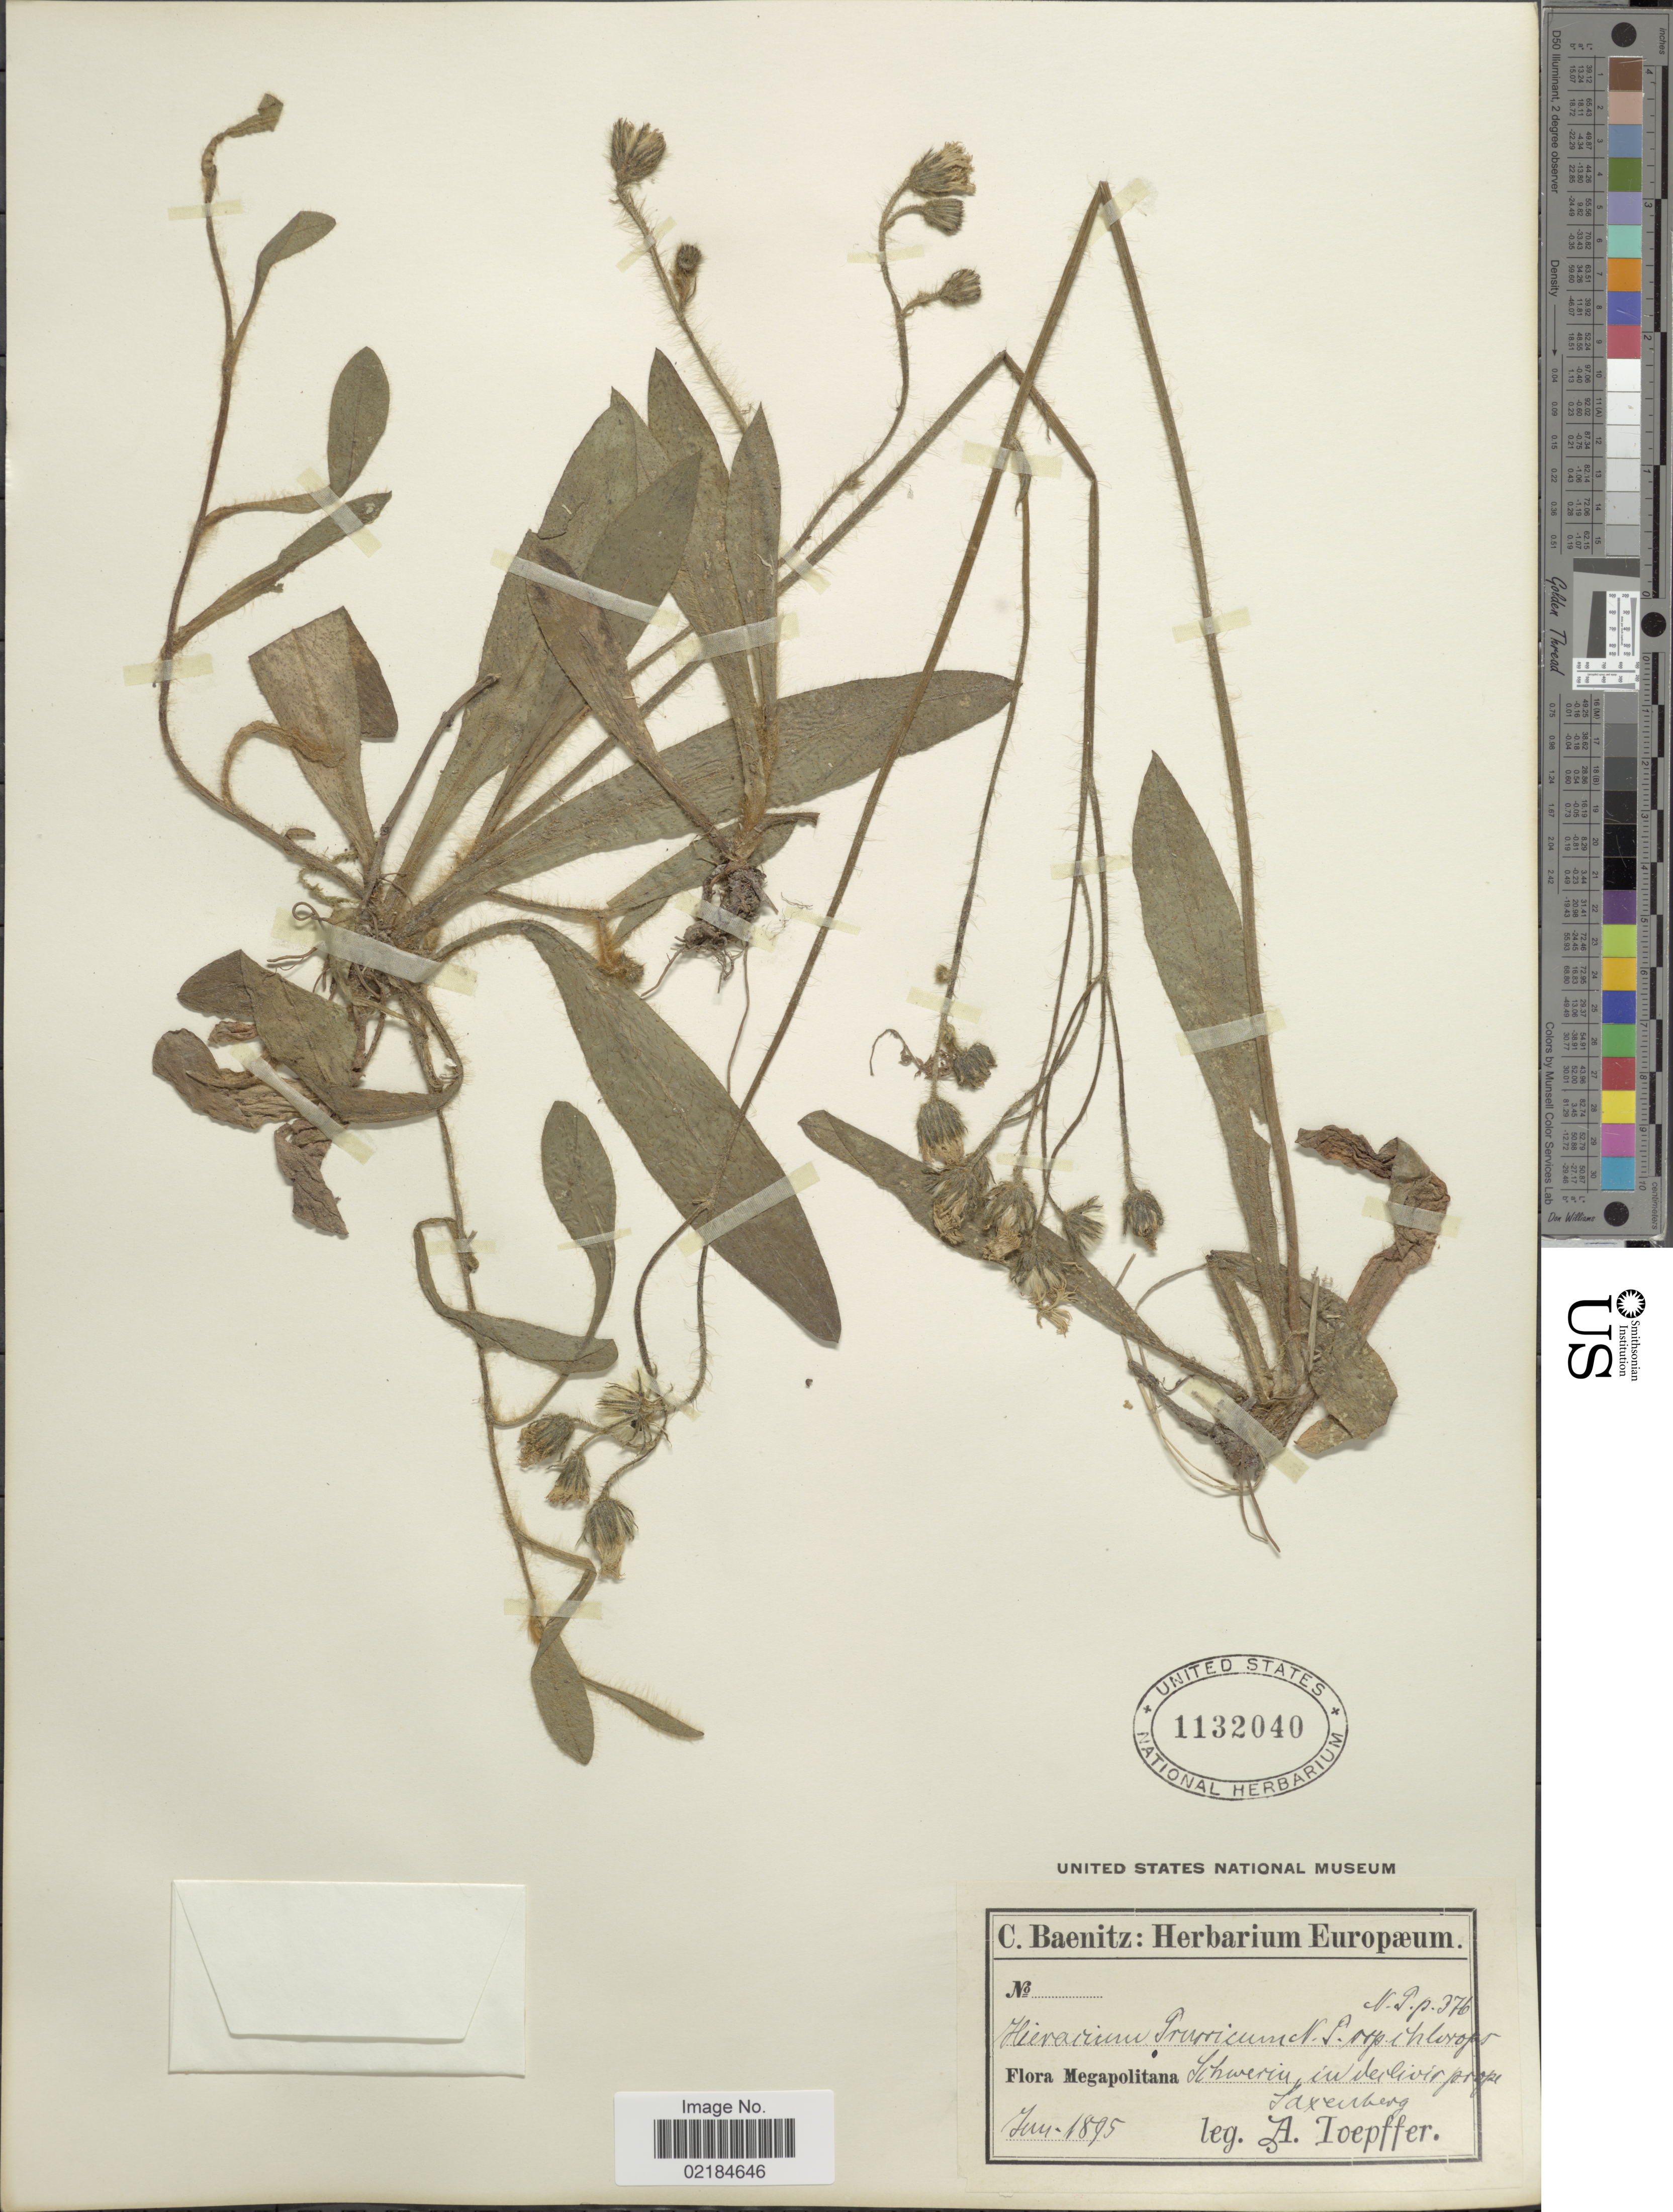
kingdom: Plantae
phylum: Tracheophyta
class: Magnoliopsida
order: Asterales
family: Asteraceae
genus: Hieracium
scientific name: Hieracium repandulare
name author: Druce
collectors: A. Toepffer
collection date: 1895-06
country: Germany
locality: Megapolitana: Schwerin iu declivir prope Saxerberg [interpreted]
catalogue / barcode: US 1132040